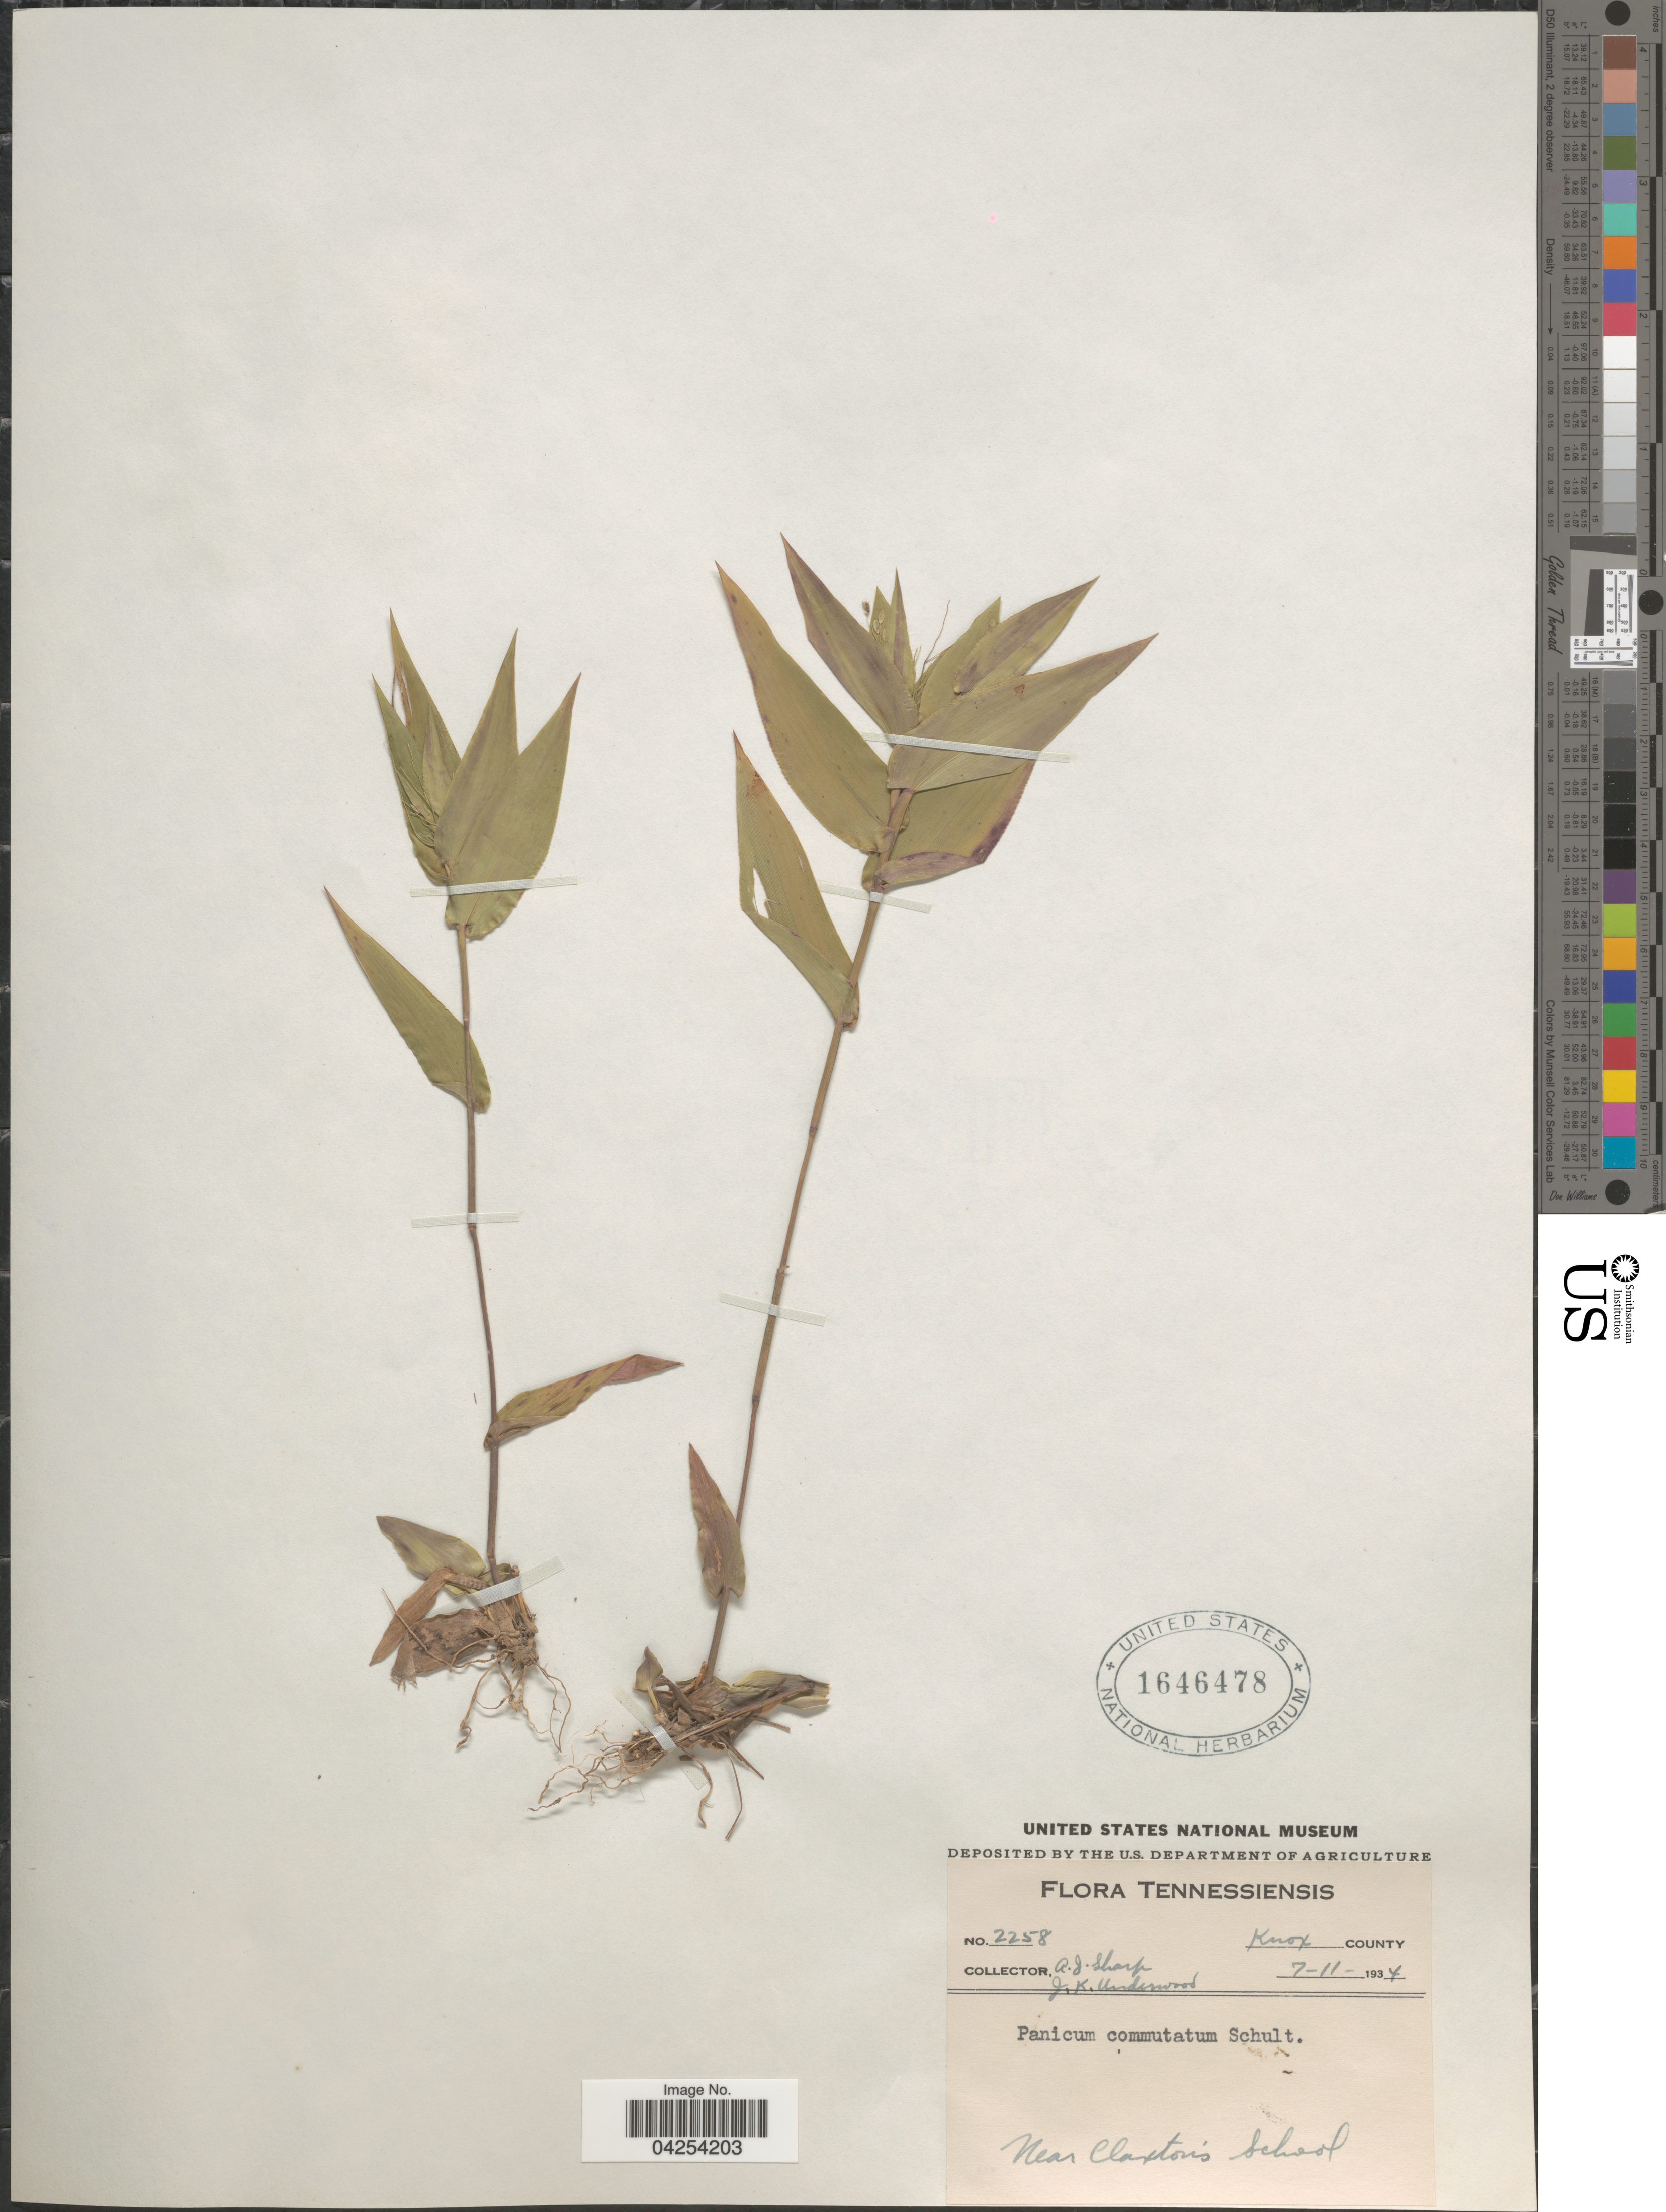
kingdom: Plantae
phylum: Tracheophyta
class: Liliopsida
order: Poales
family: Poaceae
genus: Dichanthelium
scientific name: Dichanthelium commutatum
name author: (Schult.) Gould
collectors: A. J. Sharp & J. K. Underwood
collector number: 2258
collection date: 1934-07-11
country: United States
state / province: Tennessee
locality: Tennessiensis. Knox County. Near Claxton's school.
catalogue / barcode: US 1646478